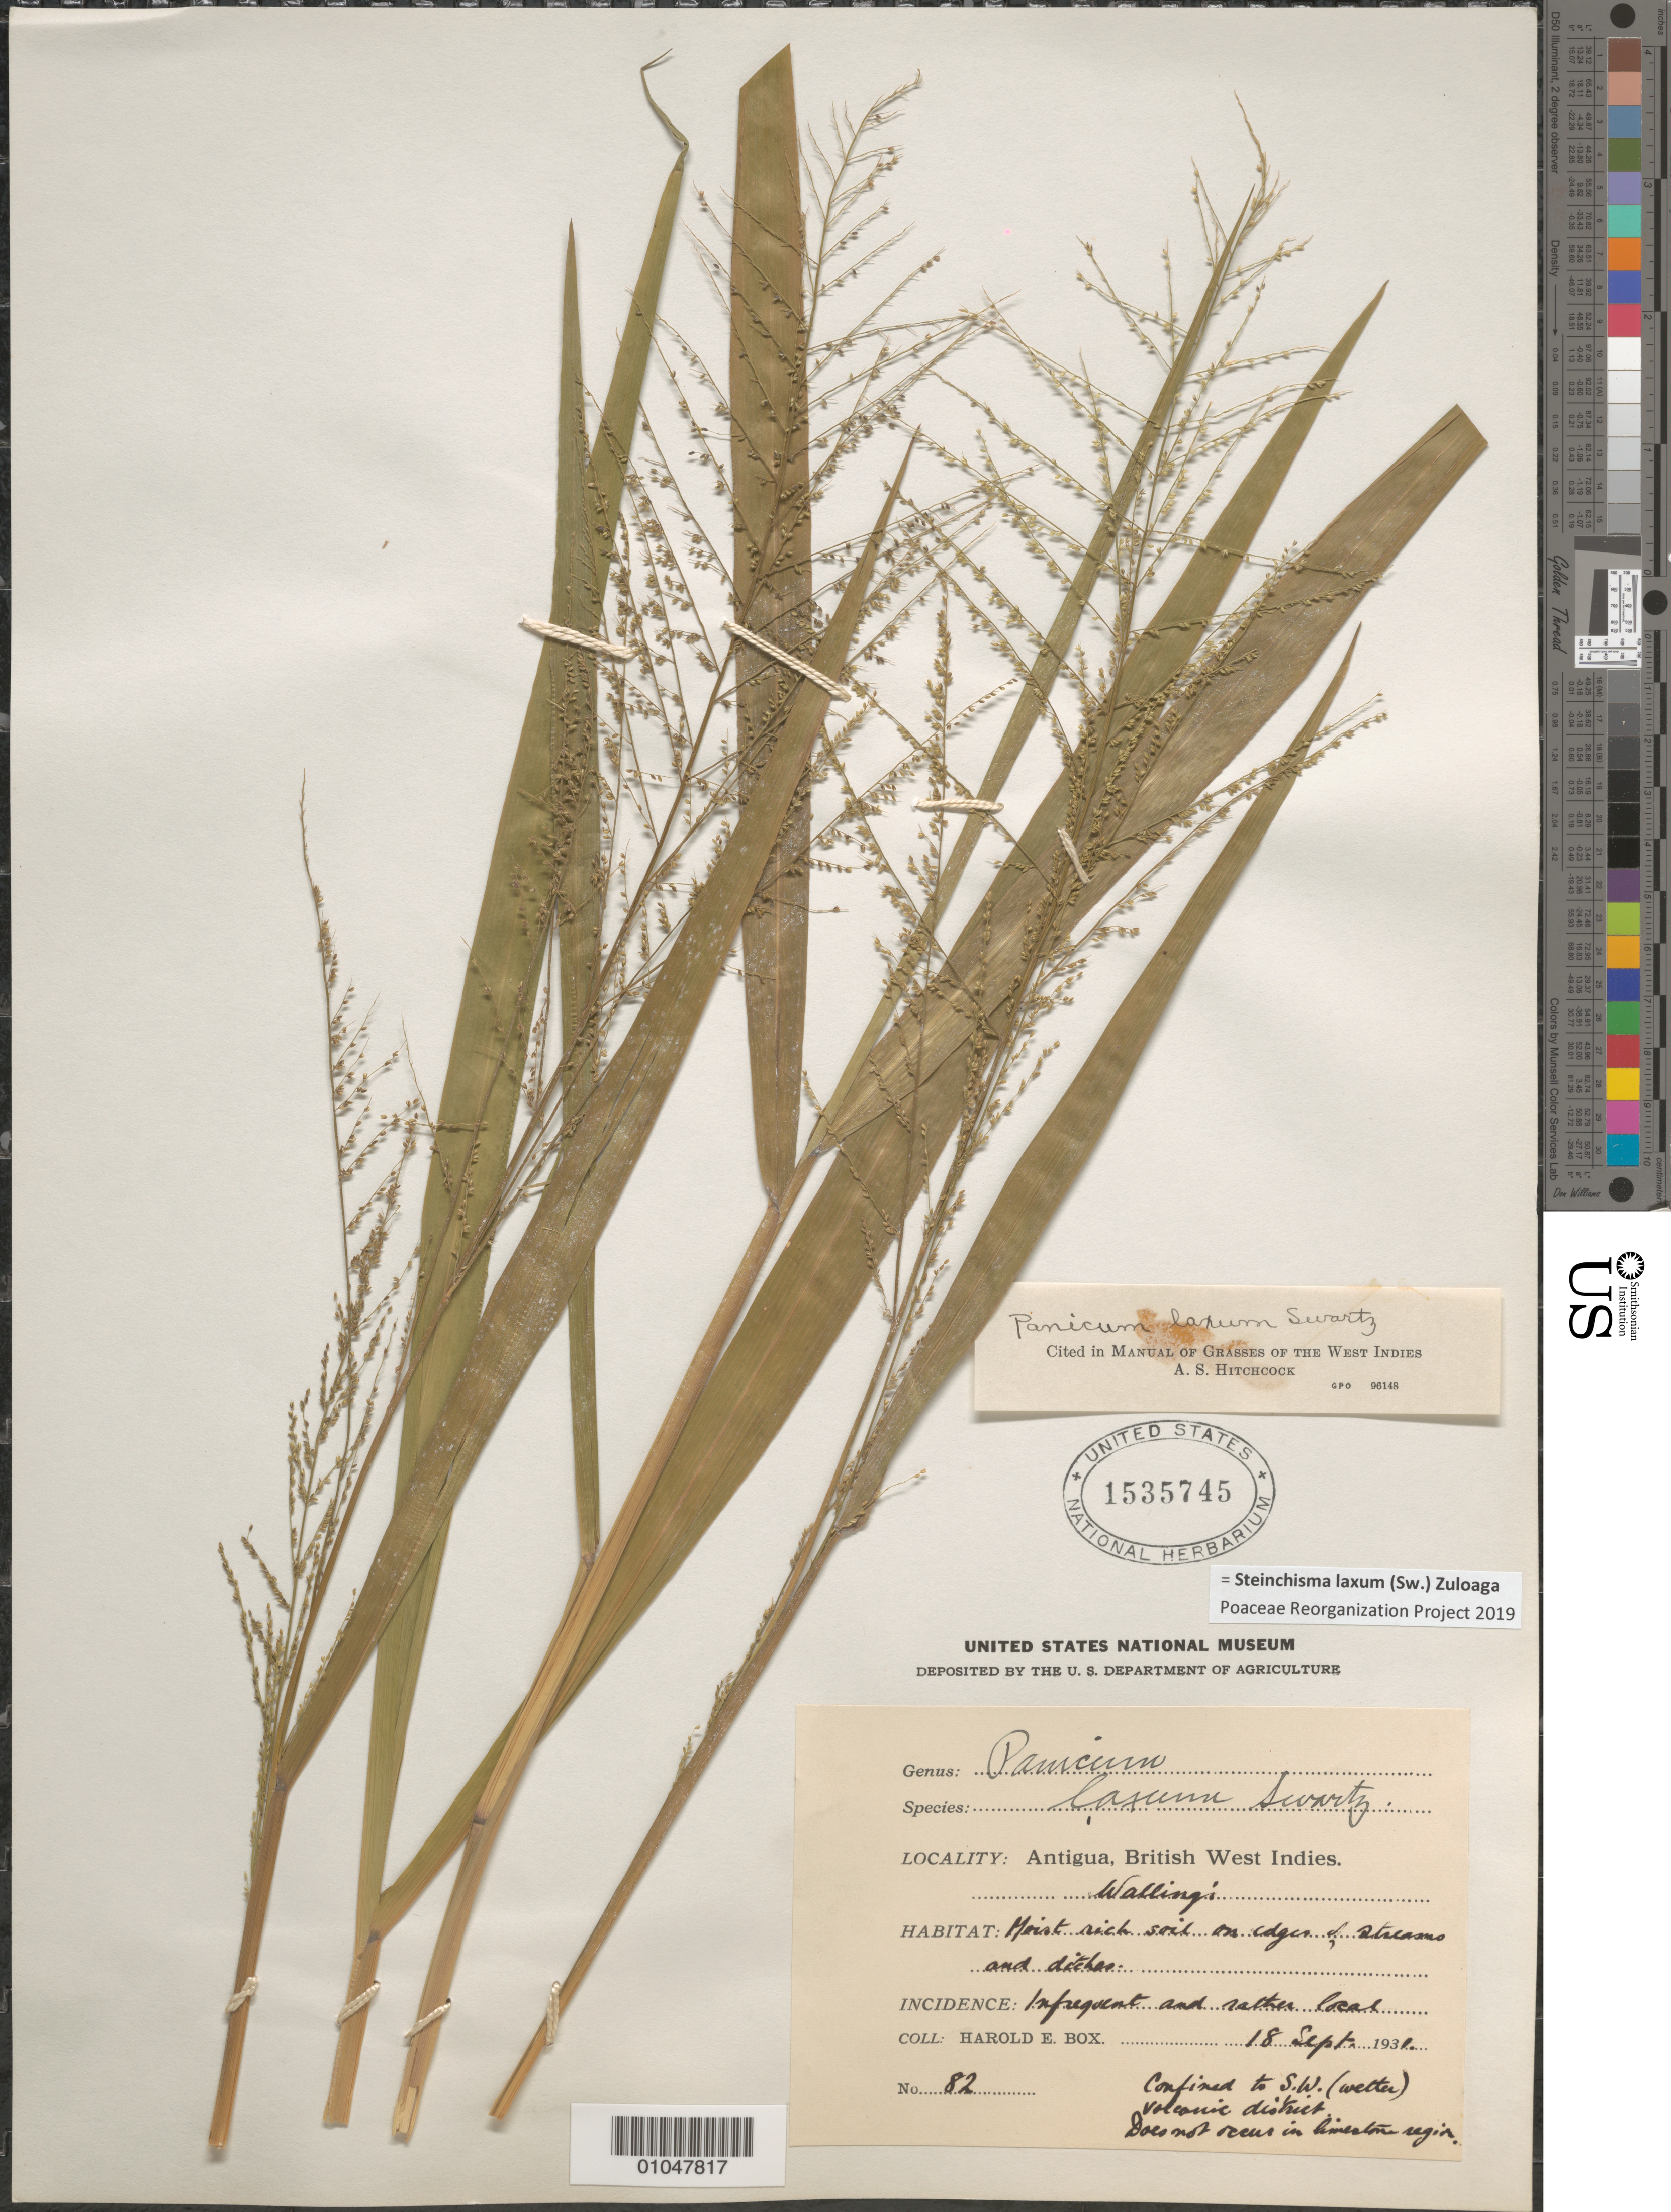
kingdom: Plantae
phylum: Tracheophyta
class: Liliopsida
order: Poales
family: Poaceae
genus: Panicum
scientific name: Panicum laxum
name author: Sw.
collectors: H. E. Box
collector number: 82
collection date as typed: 18 Sep 1931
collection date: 1931-09-18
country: Antigua and Barbuda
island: Antigua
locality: Walling's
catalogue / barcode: US 1535745